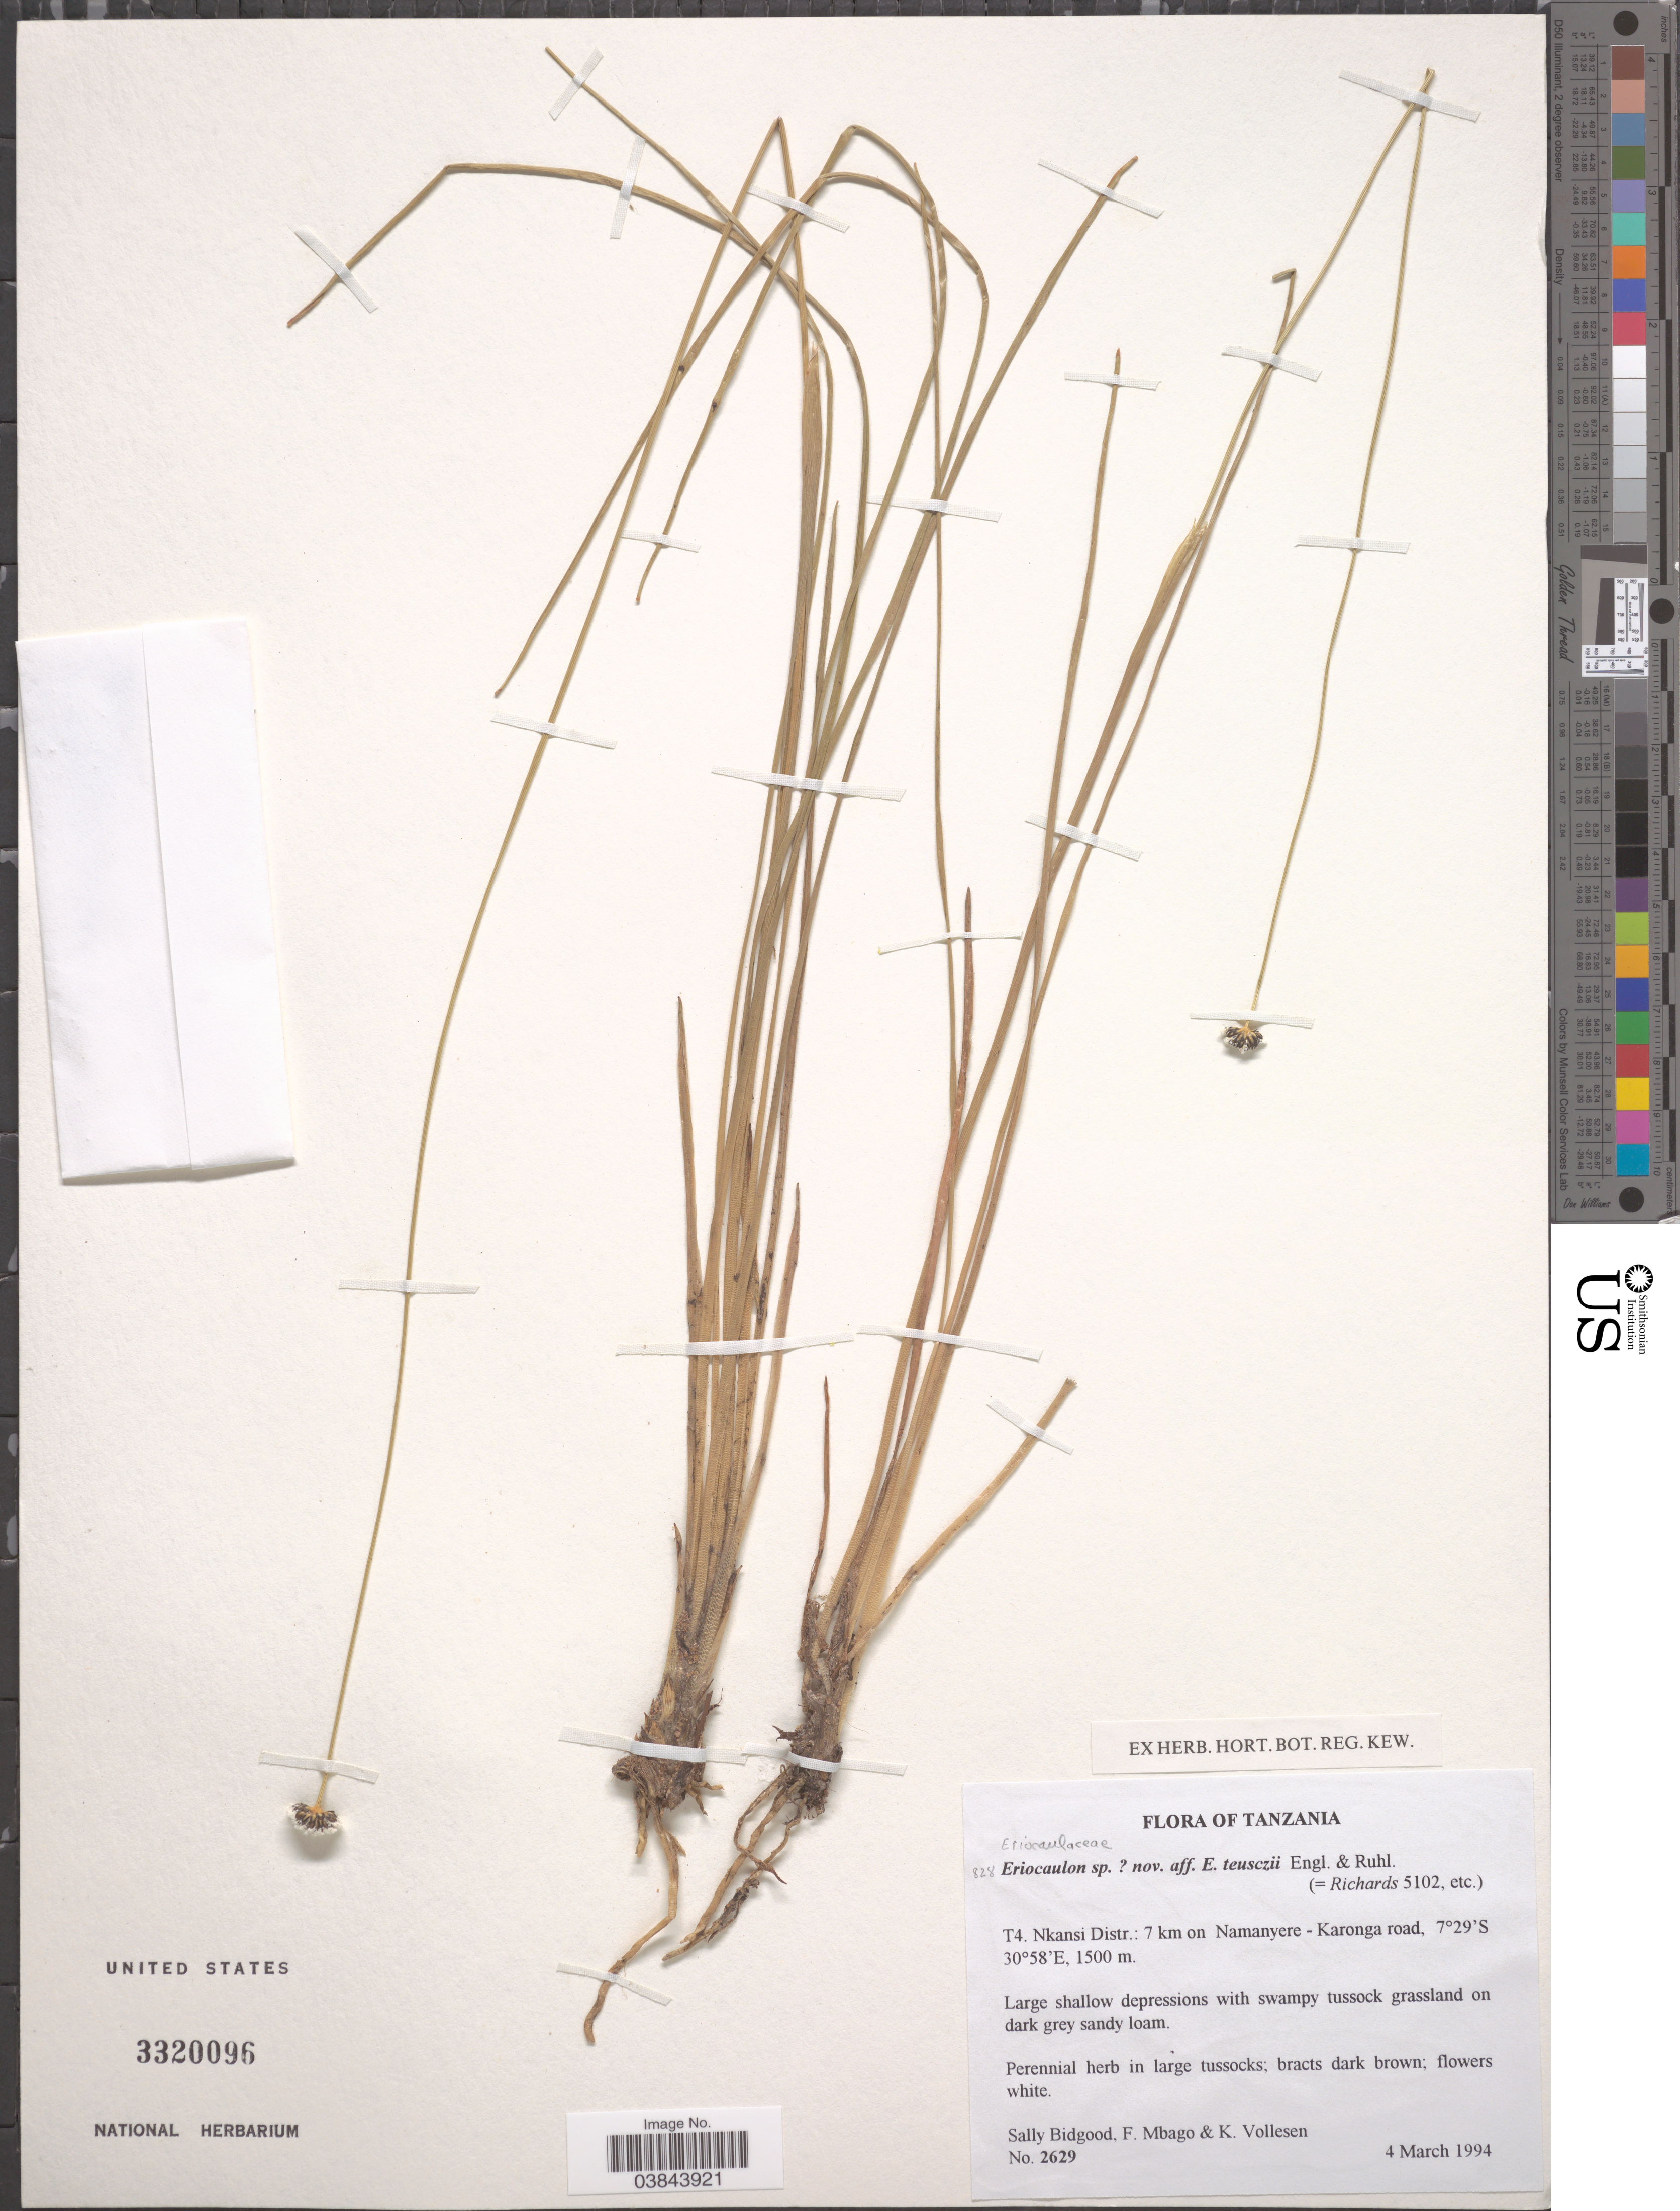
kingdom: Plantae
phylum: Tracheophyta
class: Liliopsida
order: Poales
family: Eriocaulaceae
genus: Eriocaulon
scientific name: Eriocaulon sp.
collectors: S. Bidgood, F. Mbago & K. Vollesen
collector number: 2629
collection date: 1994-03-04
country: Tanzania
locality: T4. Nkansi Distr.: 7 km on Namanyere - Karonga road.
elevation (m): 1500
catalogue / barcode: US 3320096